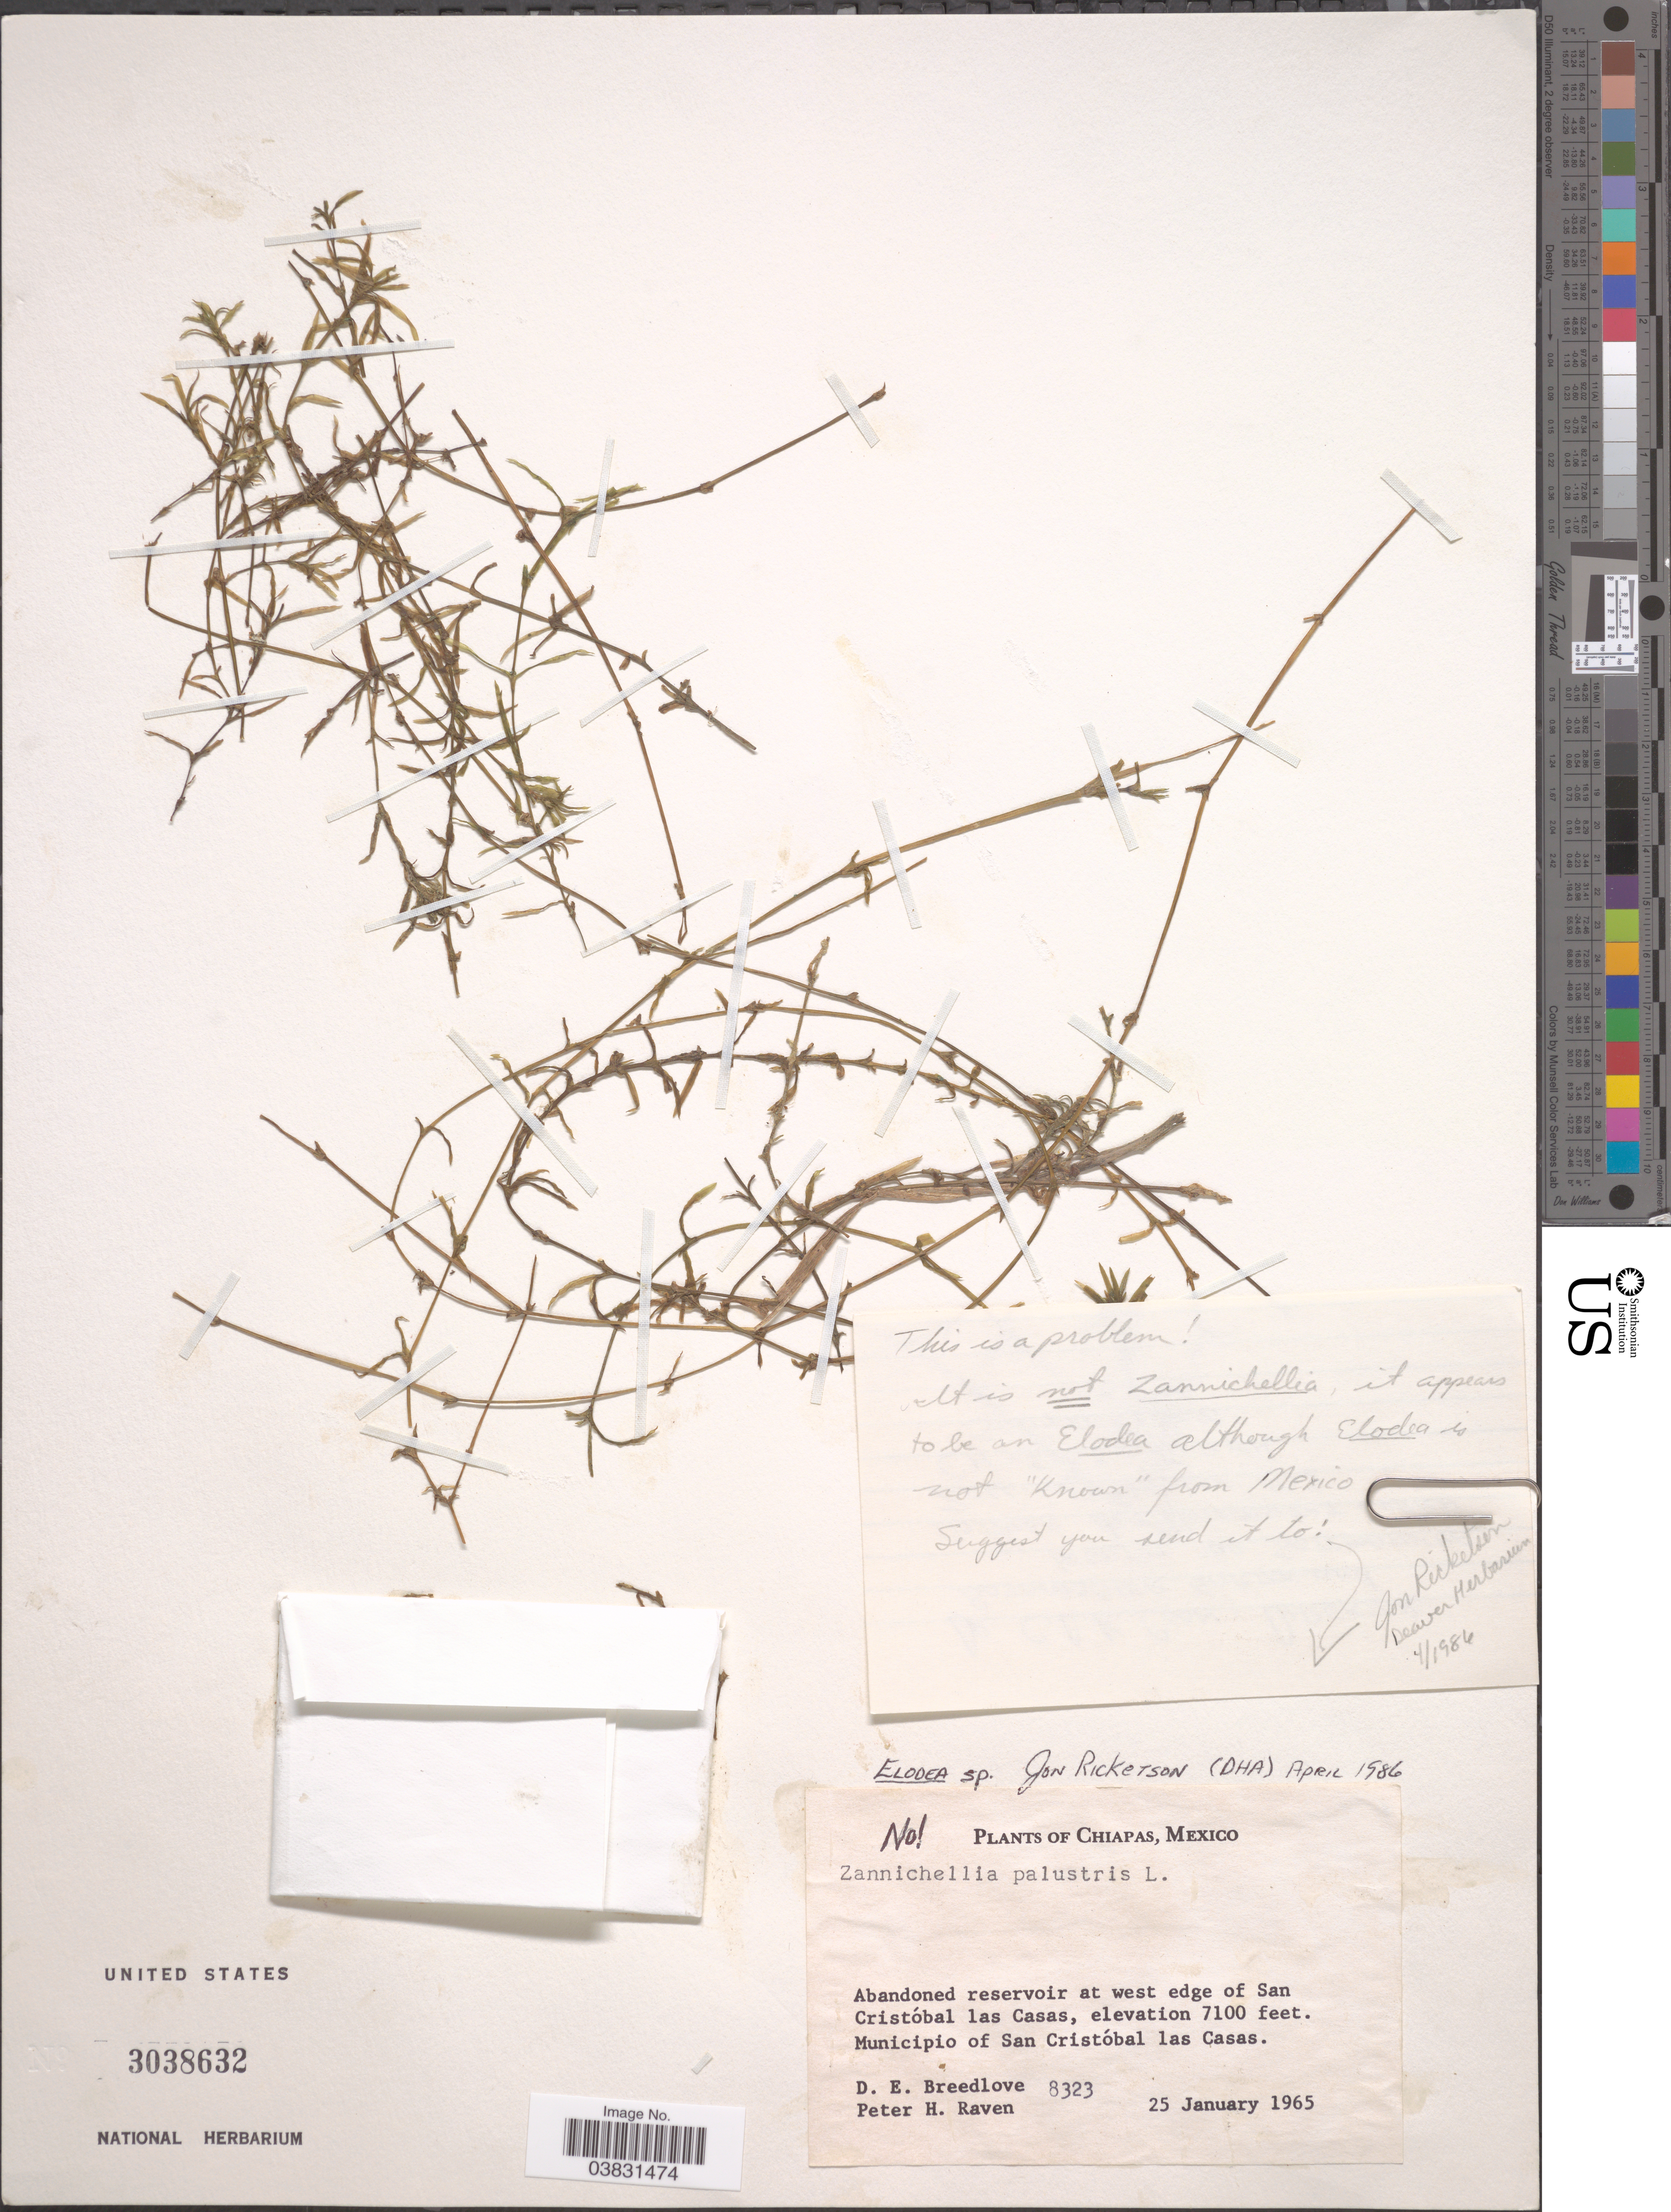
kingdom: Plantae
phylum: Tracheophyta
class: Liliopsida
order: Alismatales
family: Hydrocharitaceae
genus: Elodea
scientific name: Elodea sp.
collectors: D. E. Breedlove & P. Raven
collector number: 8323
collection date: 1965-01-25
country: Mexico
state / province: Chiapas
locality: Abandoned reservoir at west edge of San Cristóbal las Casas. Municipio of San Cristóbal las Casas.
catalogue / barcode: US 3038632